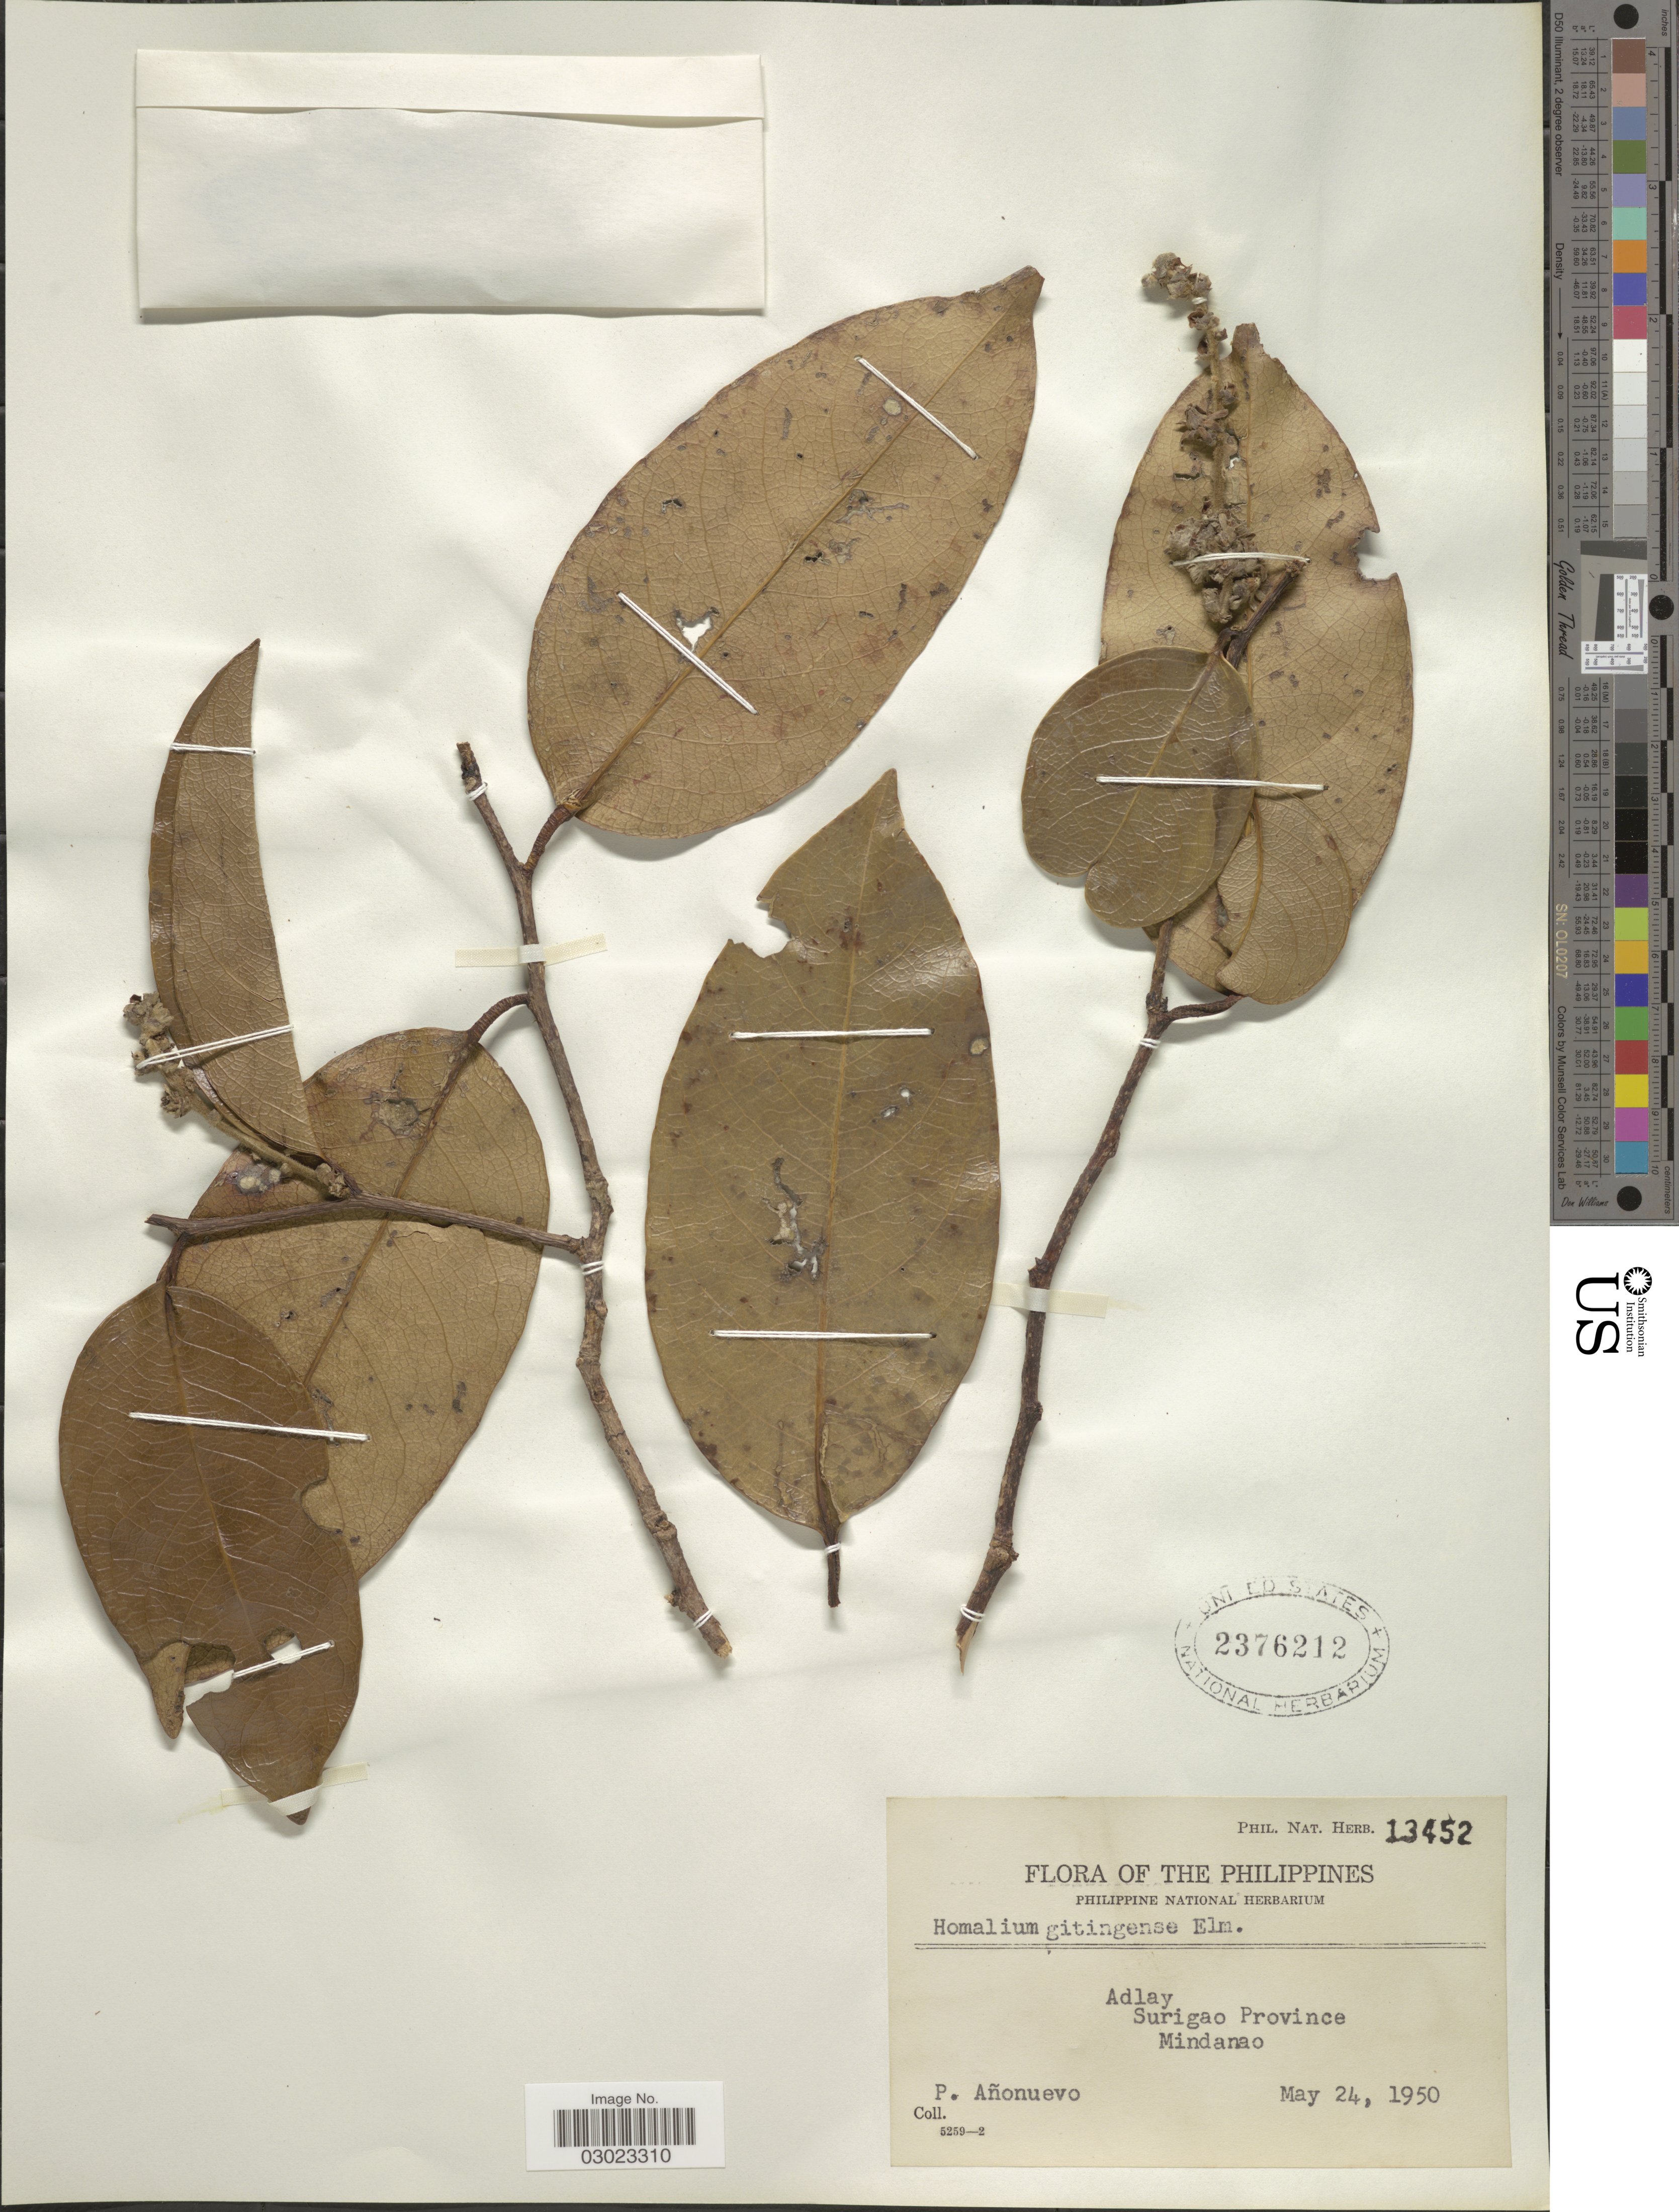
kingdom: Plantae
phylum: Tracheophyta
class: Magnoliopsida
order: Malpighiales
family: Salicaceae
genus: Homalium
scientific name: Homalium gitingensis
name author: Elmer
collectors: P. Anonuevo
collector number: Phil. Nat. Herb. 13452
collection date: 1950-05-24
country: Philippines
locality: Adlay, Surigao Province, Mindanao.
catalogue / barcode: US 2376212